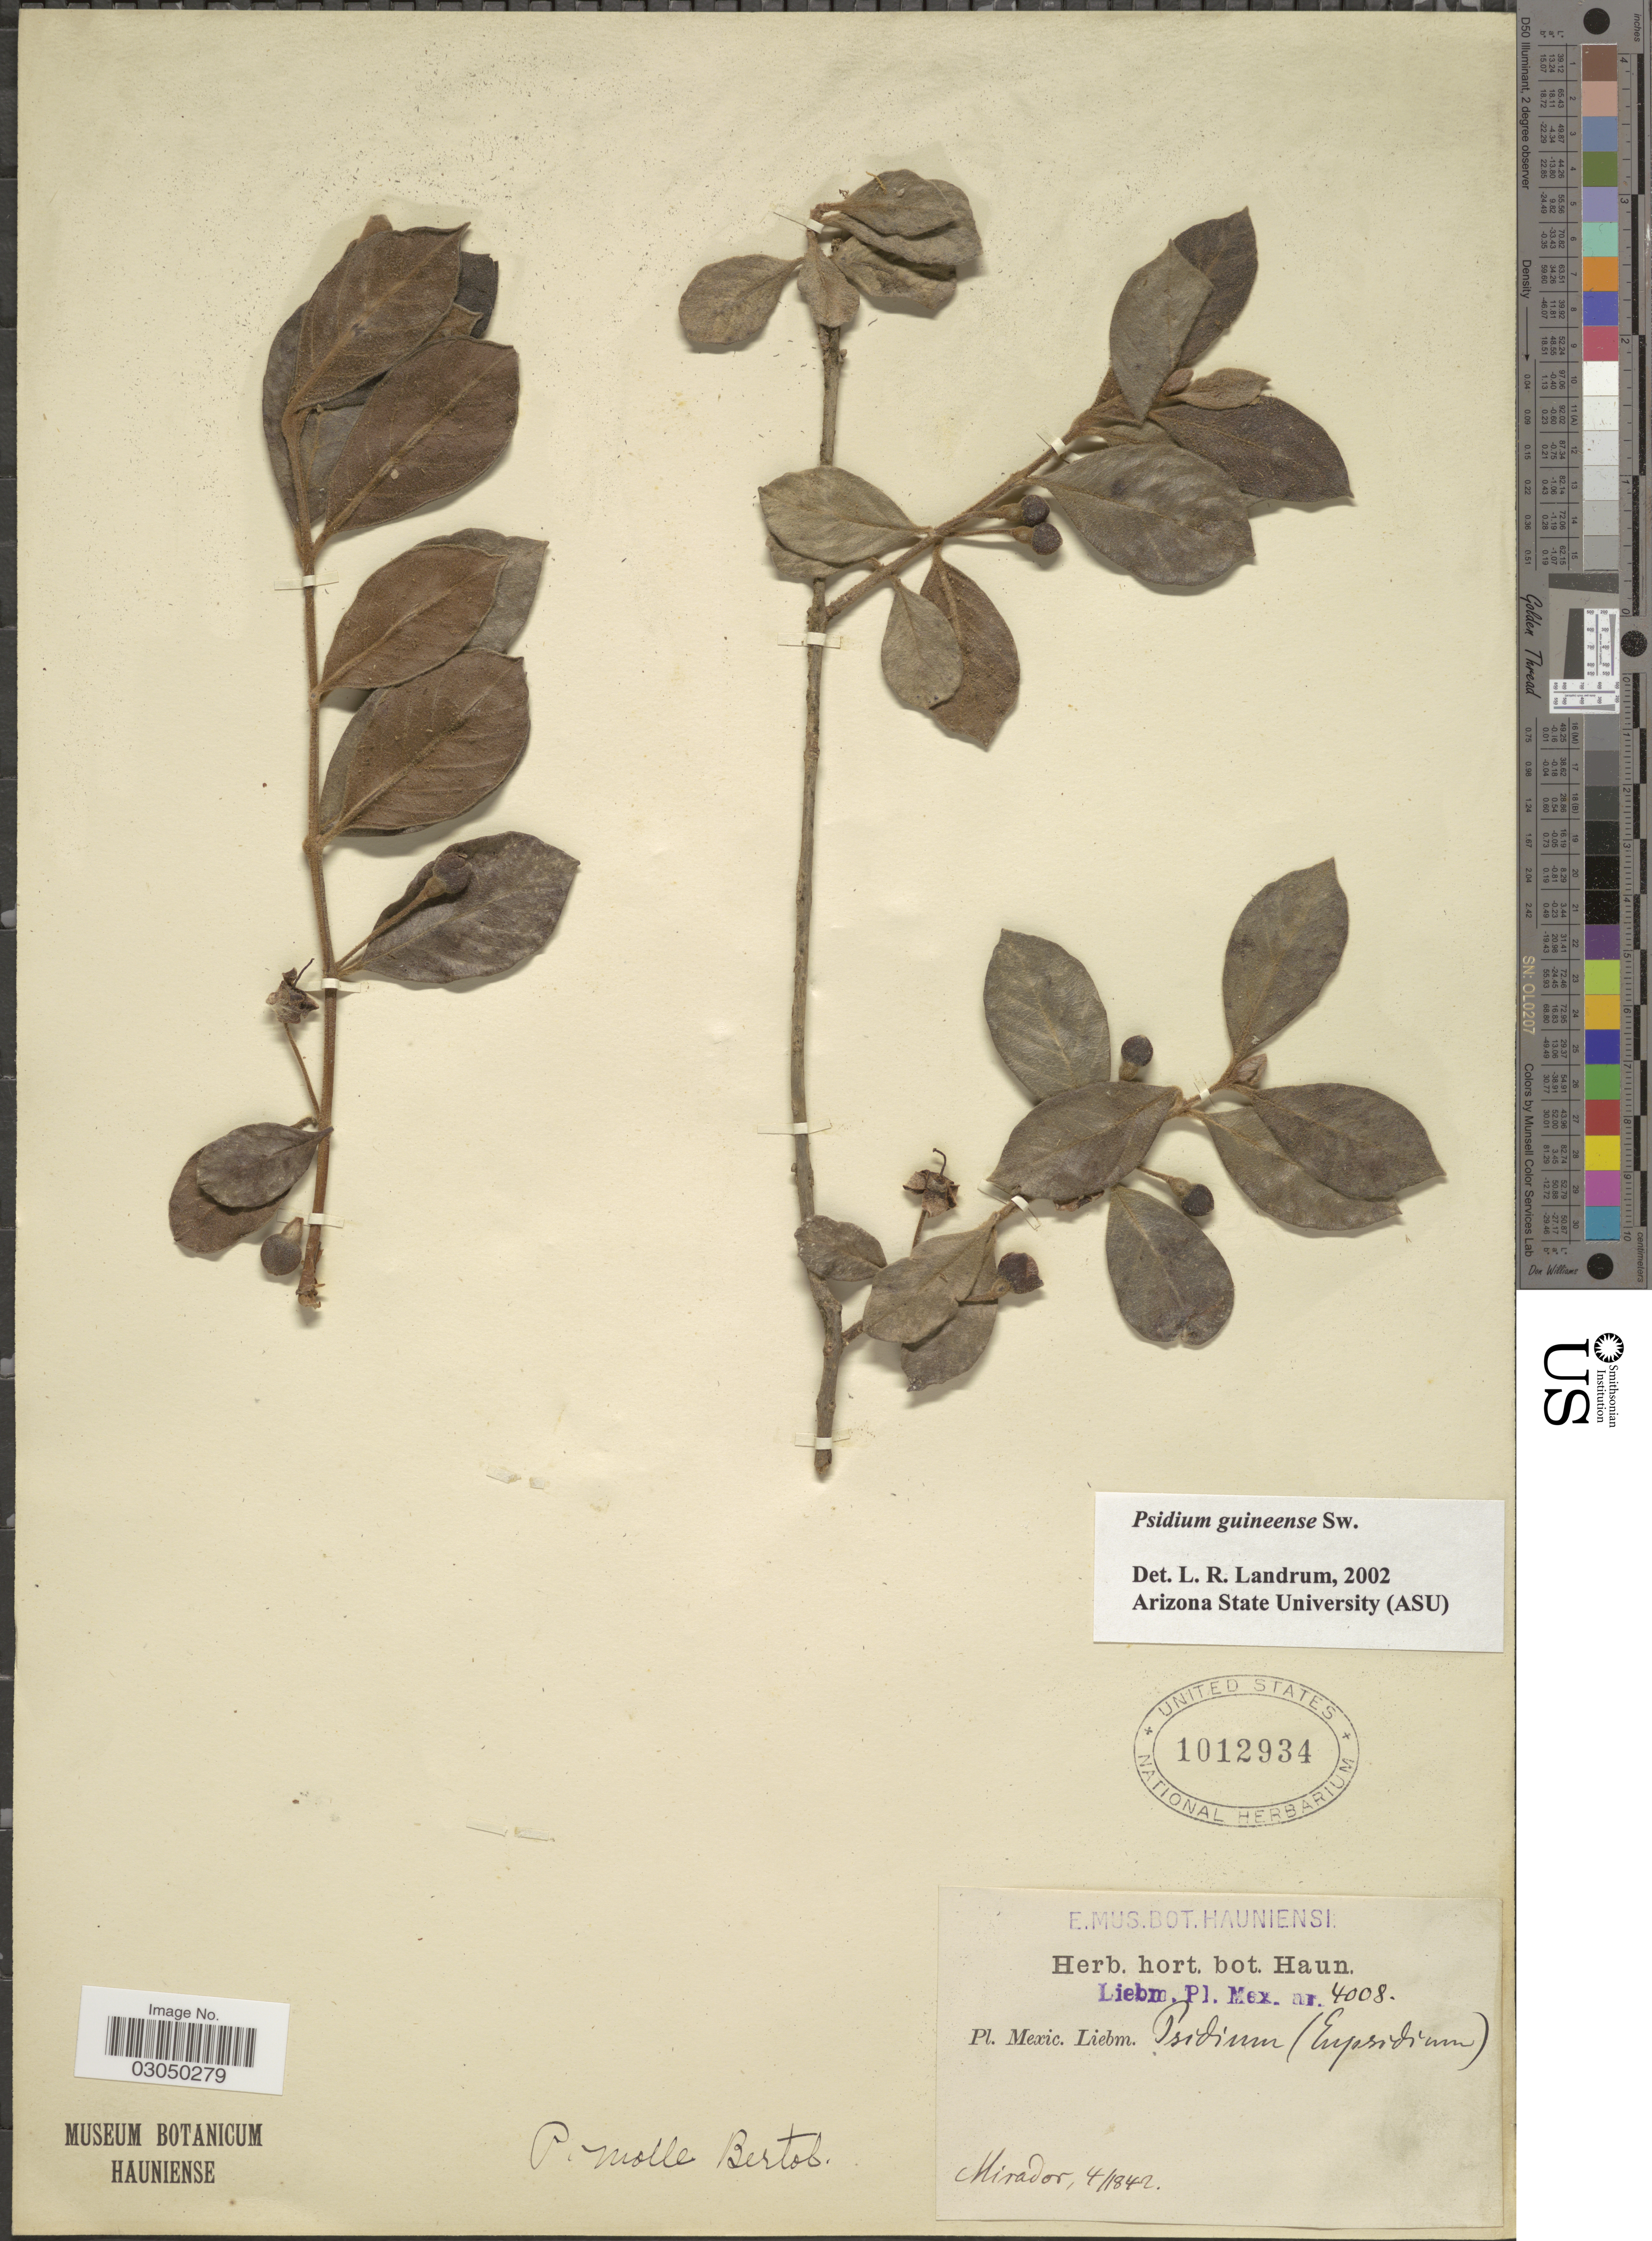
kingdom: Plantae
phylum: Tracheophyta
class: Magnoliopsida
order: Myrtales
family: Myrtaceae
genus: Psidium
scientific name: Psidium guineense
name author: Sw.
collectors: Liebmann, --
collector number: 4008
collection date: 1842-04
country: Mexico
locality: Mirador.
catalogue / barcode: US 1012934